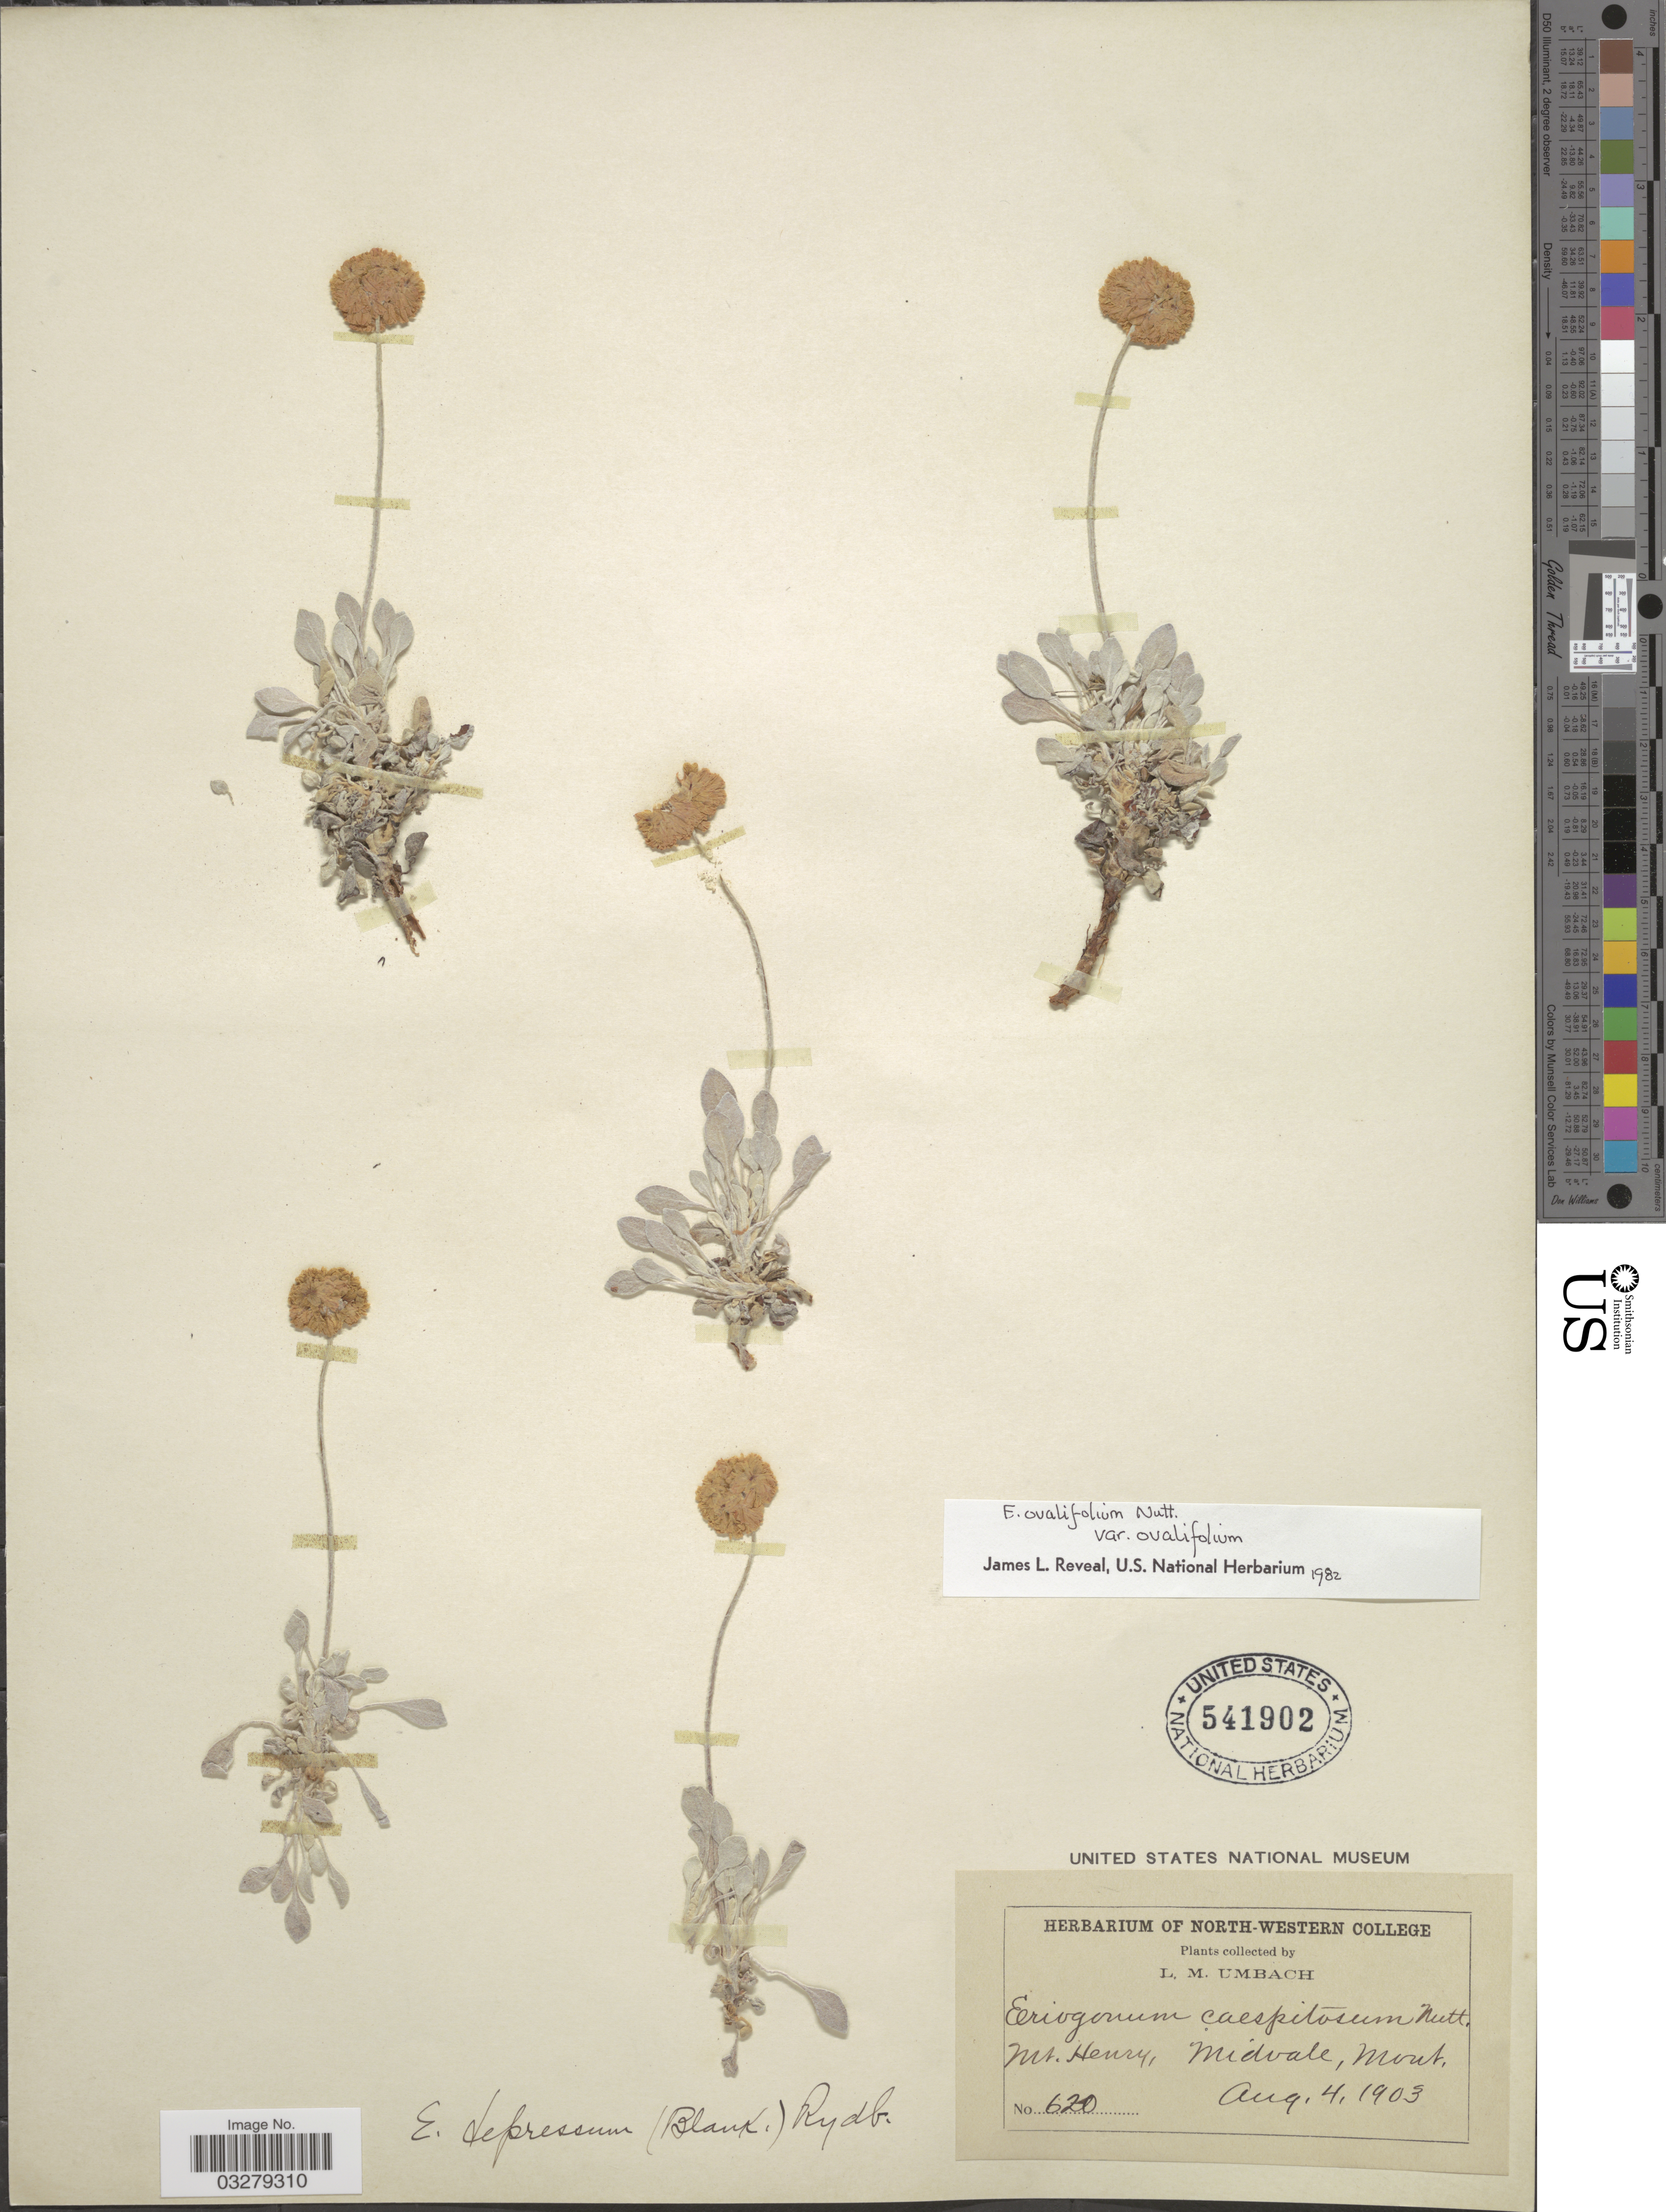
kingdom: Plantae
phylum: Tracheophyta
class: Magnoliopsida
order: Caryophyllales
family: Polygonaceae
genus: Eriogonum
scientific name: Eriogonum ovalifolium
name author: Nutt.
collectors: L. M. Umbach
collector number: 620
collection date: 1903-08-04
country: United States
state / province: Montana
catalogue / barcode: US 541902